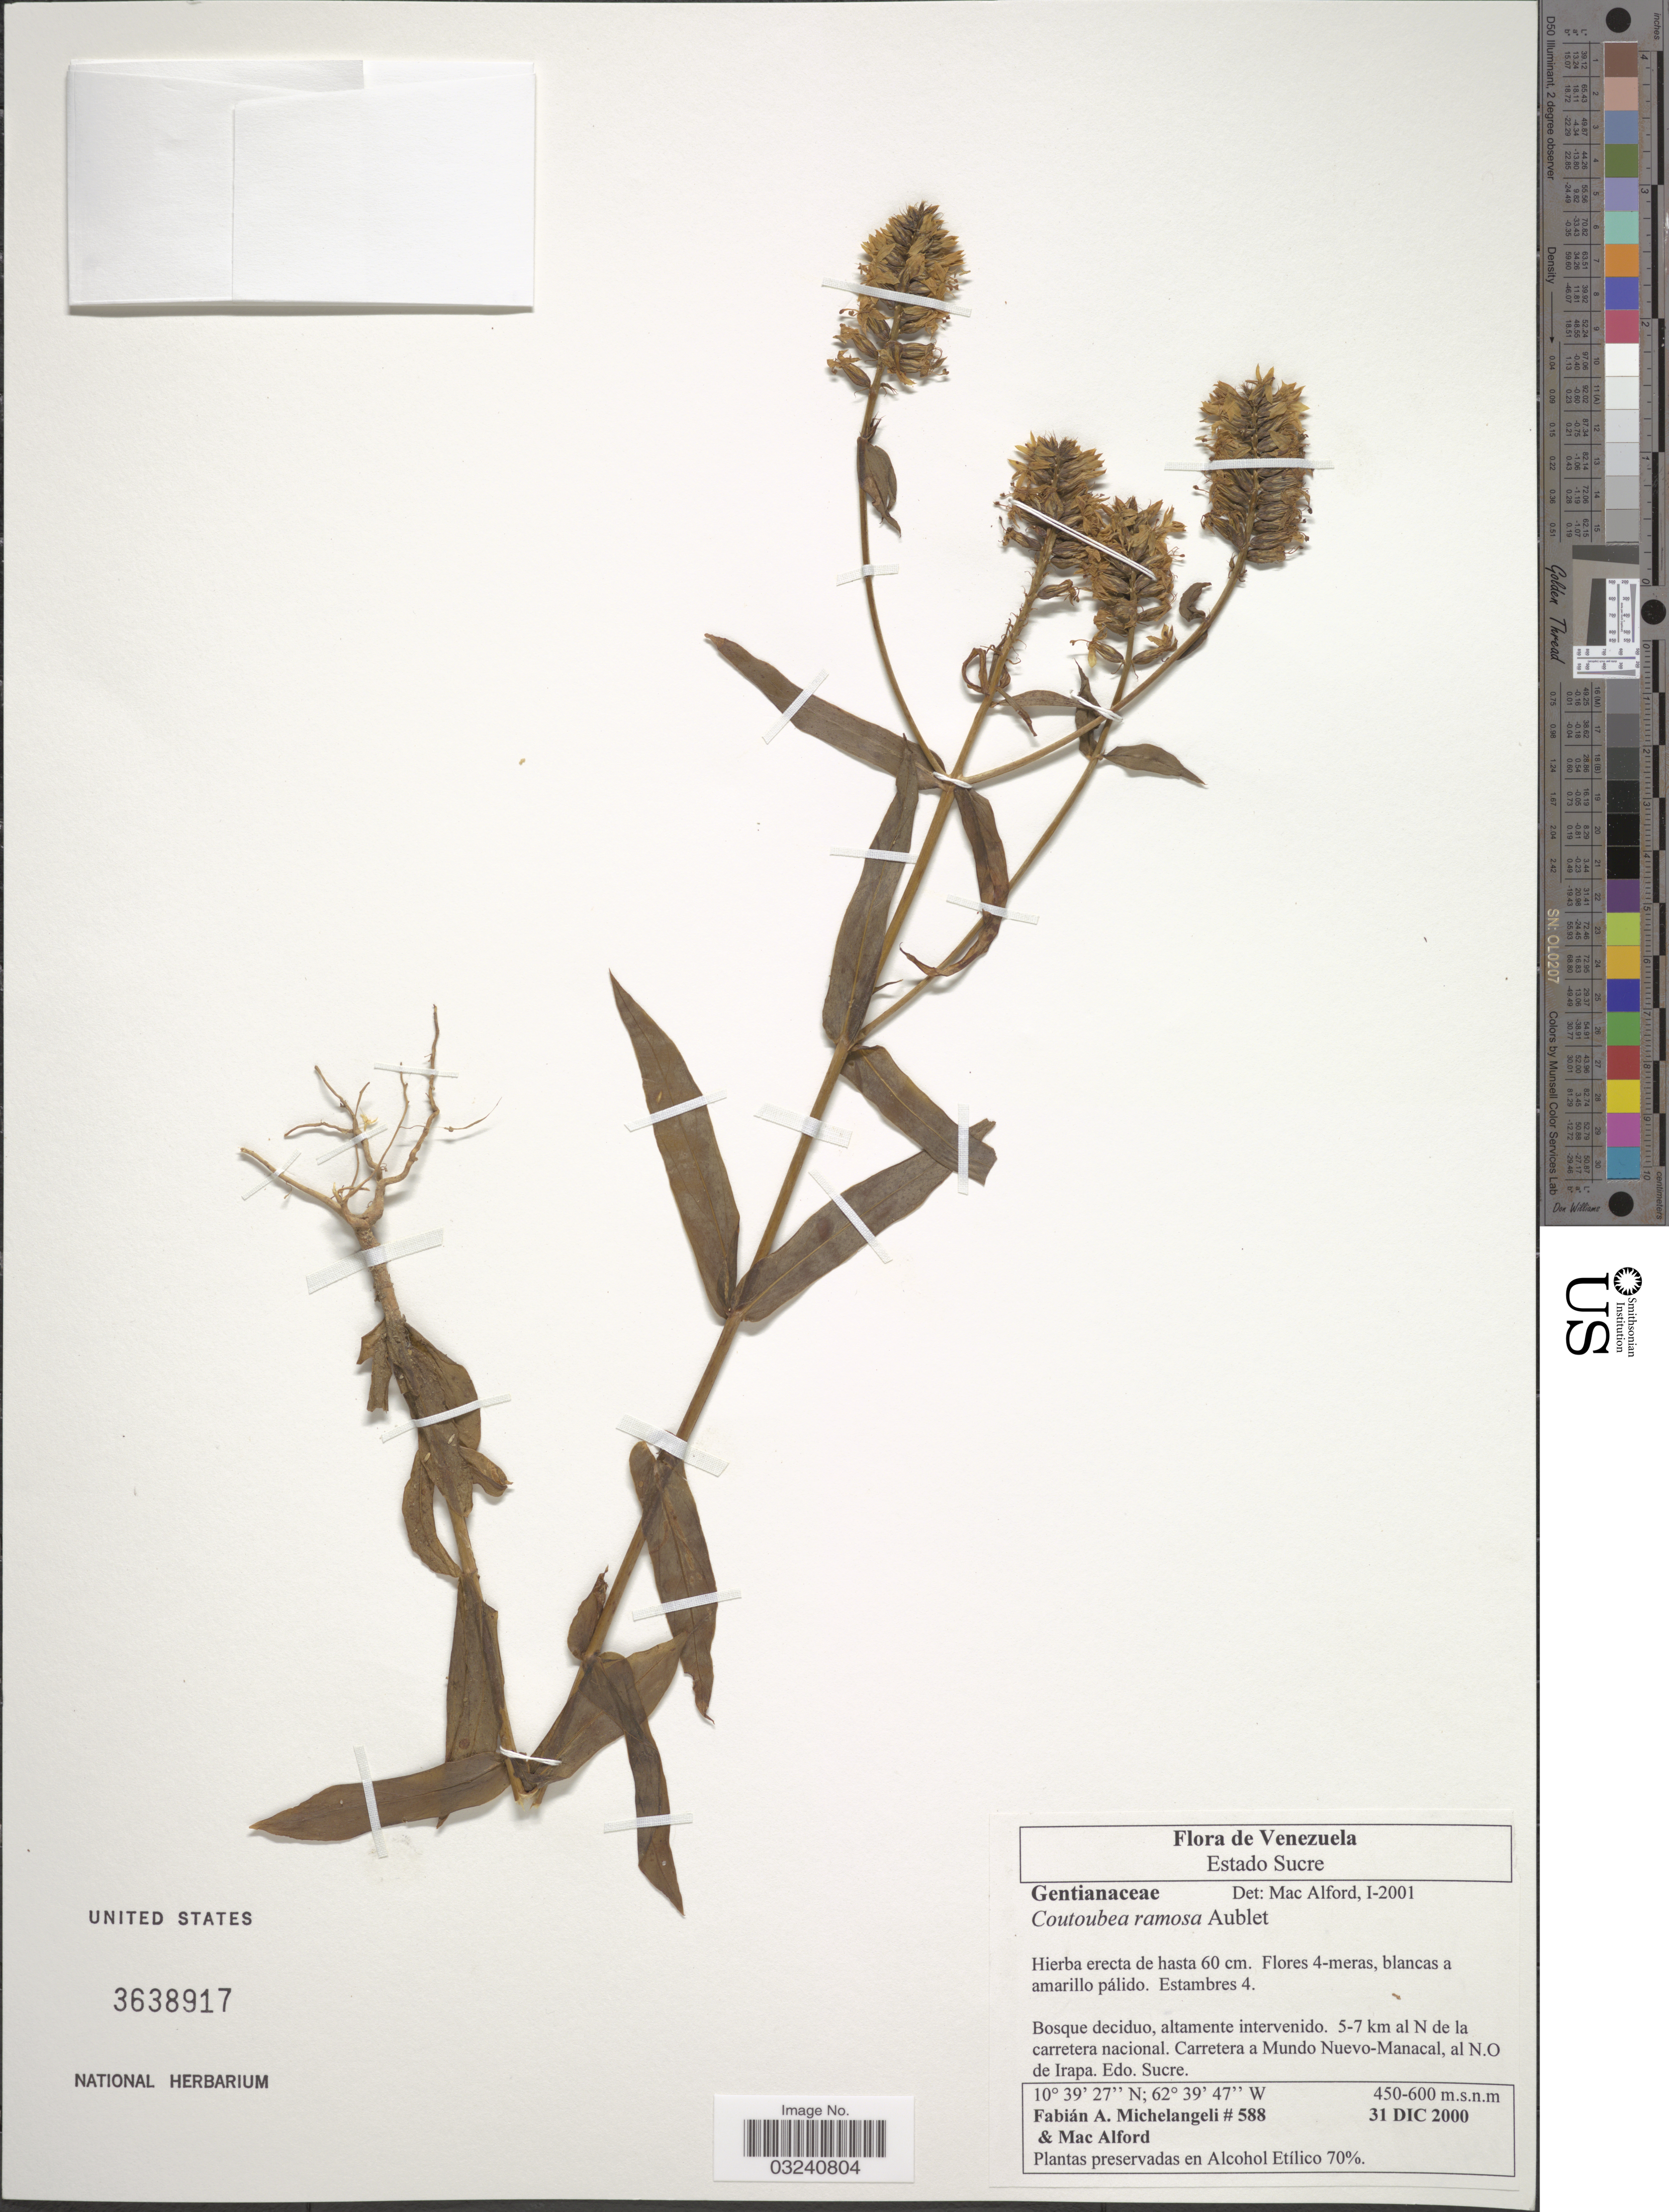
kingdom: Plantae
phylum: Tracheophyta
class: Magnoliopsida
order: Gentianales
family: Gentianaceae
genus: Coutoubea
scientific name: Coutoubea ramosa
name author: Aubl.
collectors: F. A. Michelangeli & M. H. Alford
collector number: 588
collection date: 2000-12-31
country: Venezuela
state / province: Sucre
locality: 5-7 km al N de la carretera nacional. Carretera a Mundo Nuevo-Manacal, al N. O. de Irapa.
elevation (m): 450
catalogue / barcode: US 3638917